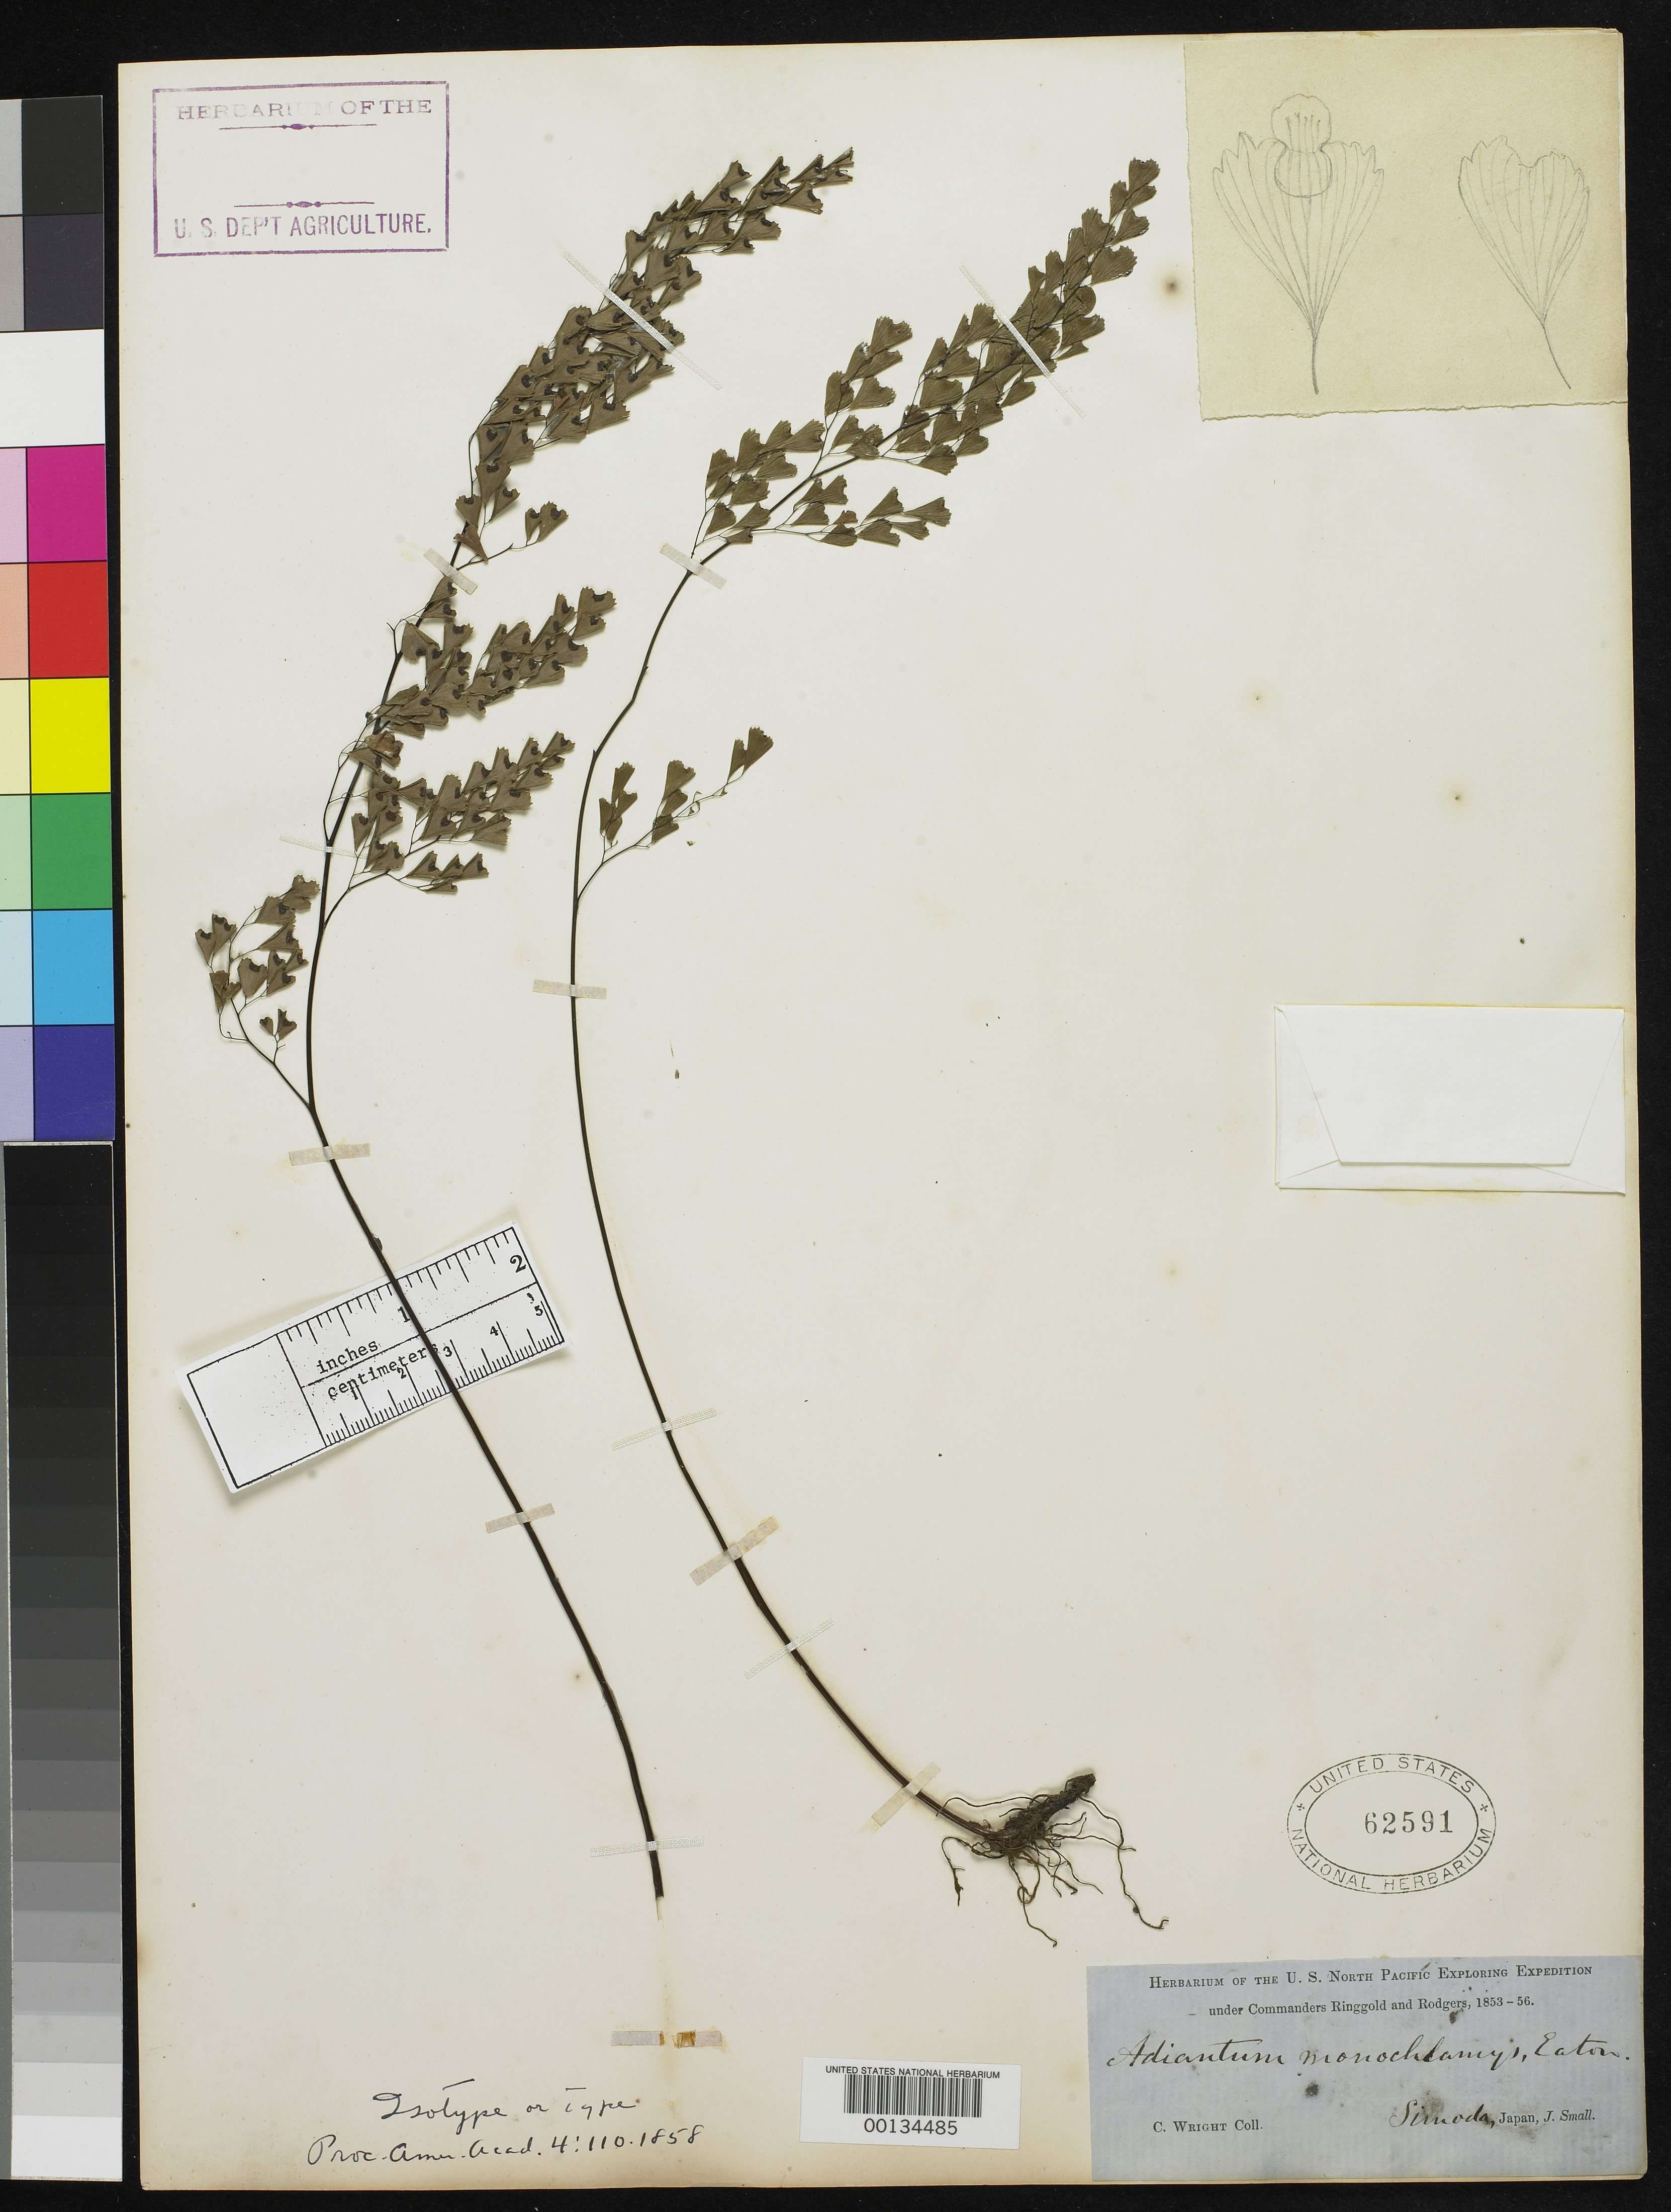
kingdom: Plantae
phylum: Tracheophyta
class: Polypodiopsida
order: Polypodiales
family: Pteridaceae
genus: Adiantum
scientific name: Adiantum monochlamys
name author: D.C. Eaton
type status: Type Collection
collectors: C. Wright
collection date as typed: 1853 to -- --- 1856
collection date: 1853/1856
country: Japan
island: Honshu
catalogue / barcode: US 62591